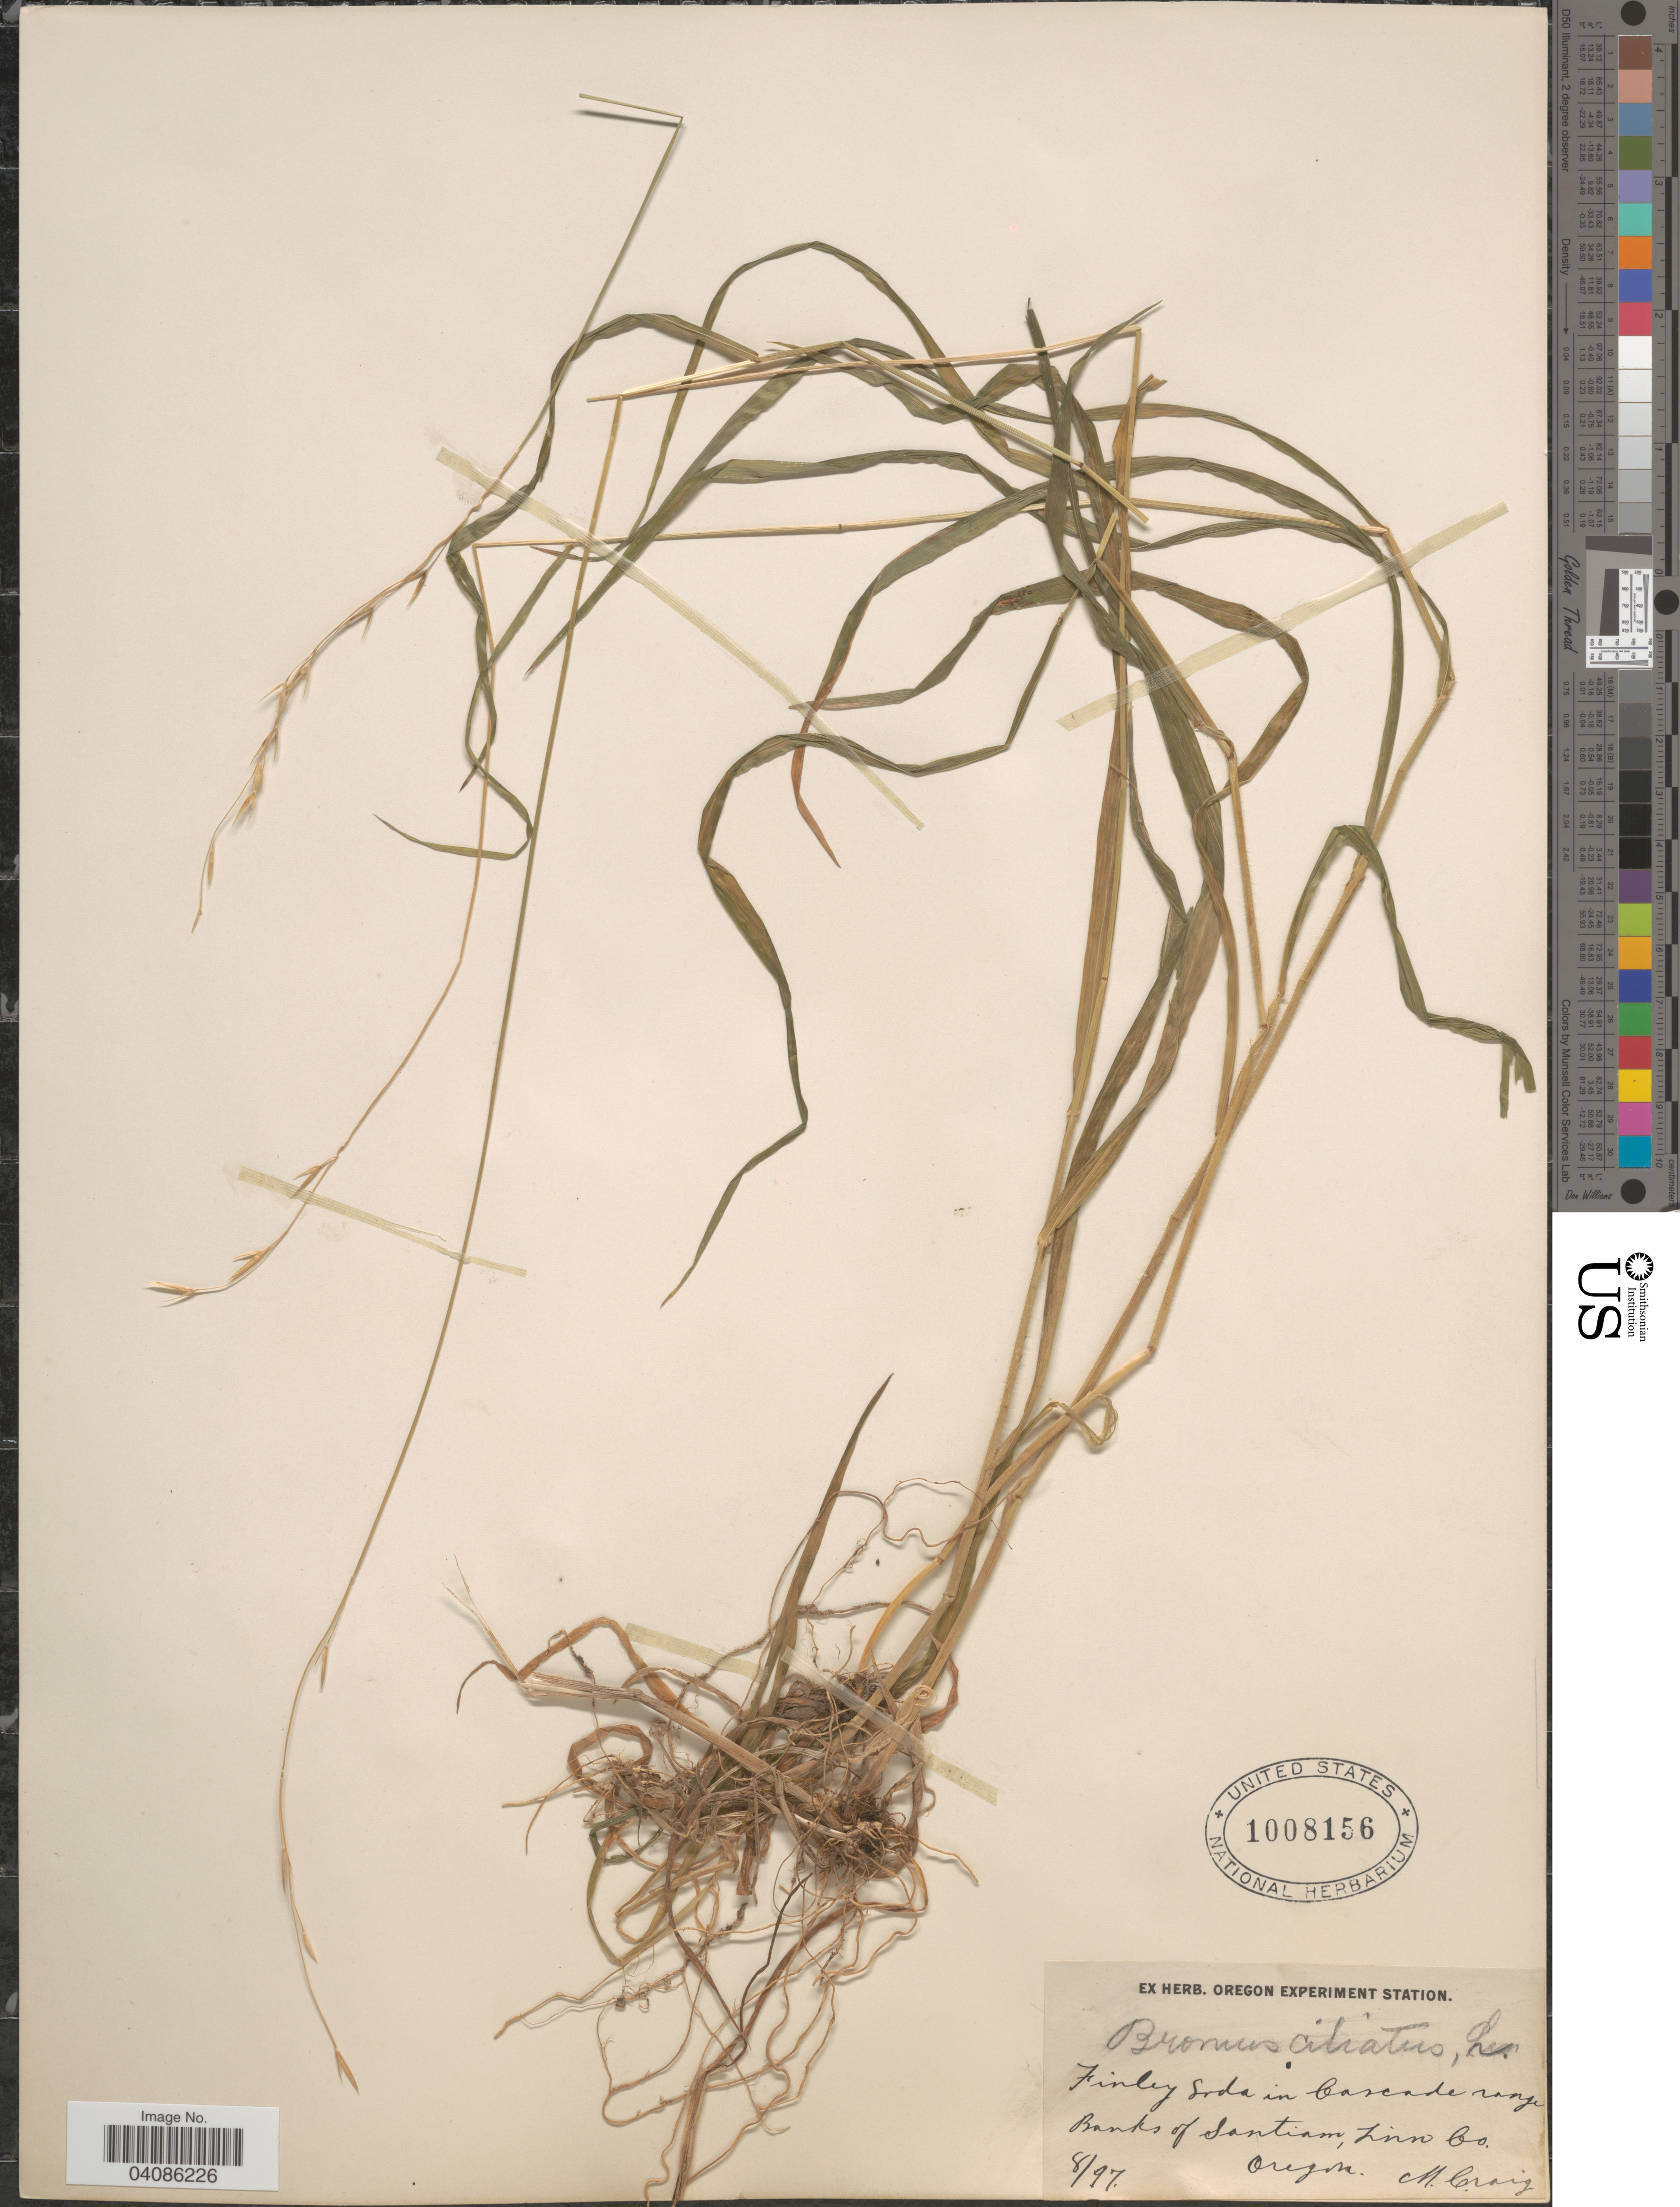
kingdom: Plantae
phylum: Tracheophyta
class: Liliopsida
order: Poales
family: Poaceae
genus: Bromus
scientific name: Bromus texensis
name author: (Shear) Hitchc.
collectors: M. Craig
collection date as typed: Transcribed d/m/y: /8/97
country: United States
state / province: Oregon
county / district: Linn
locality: Finley Soda in Cascade range. Banks of Santiam, Linn Co.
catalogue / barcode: US 1008156